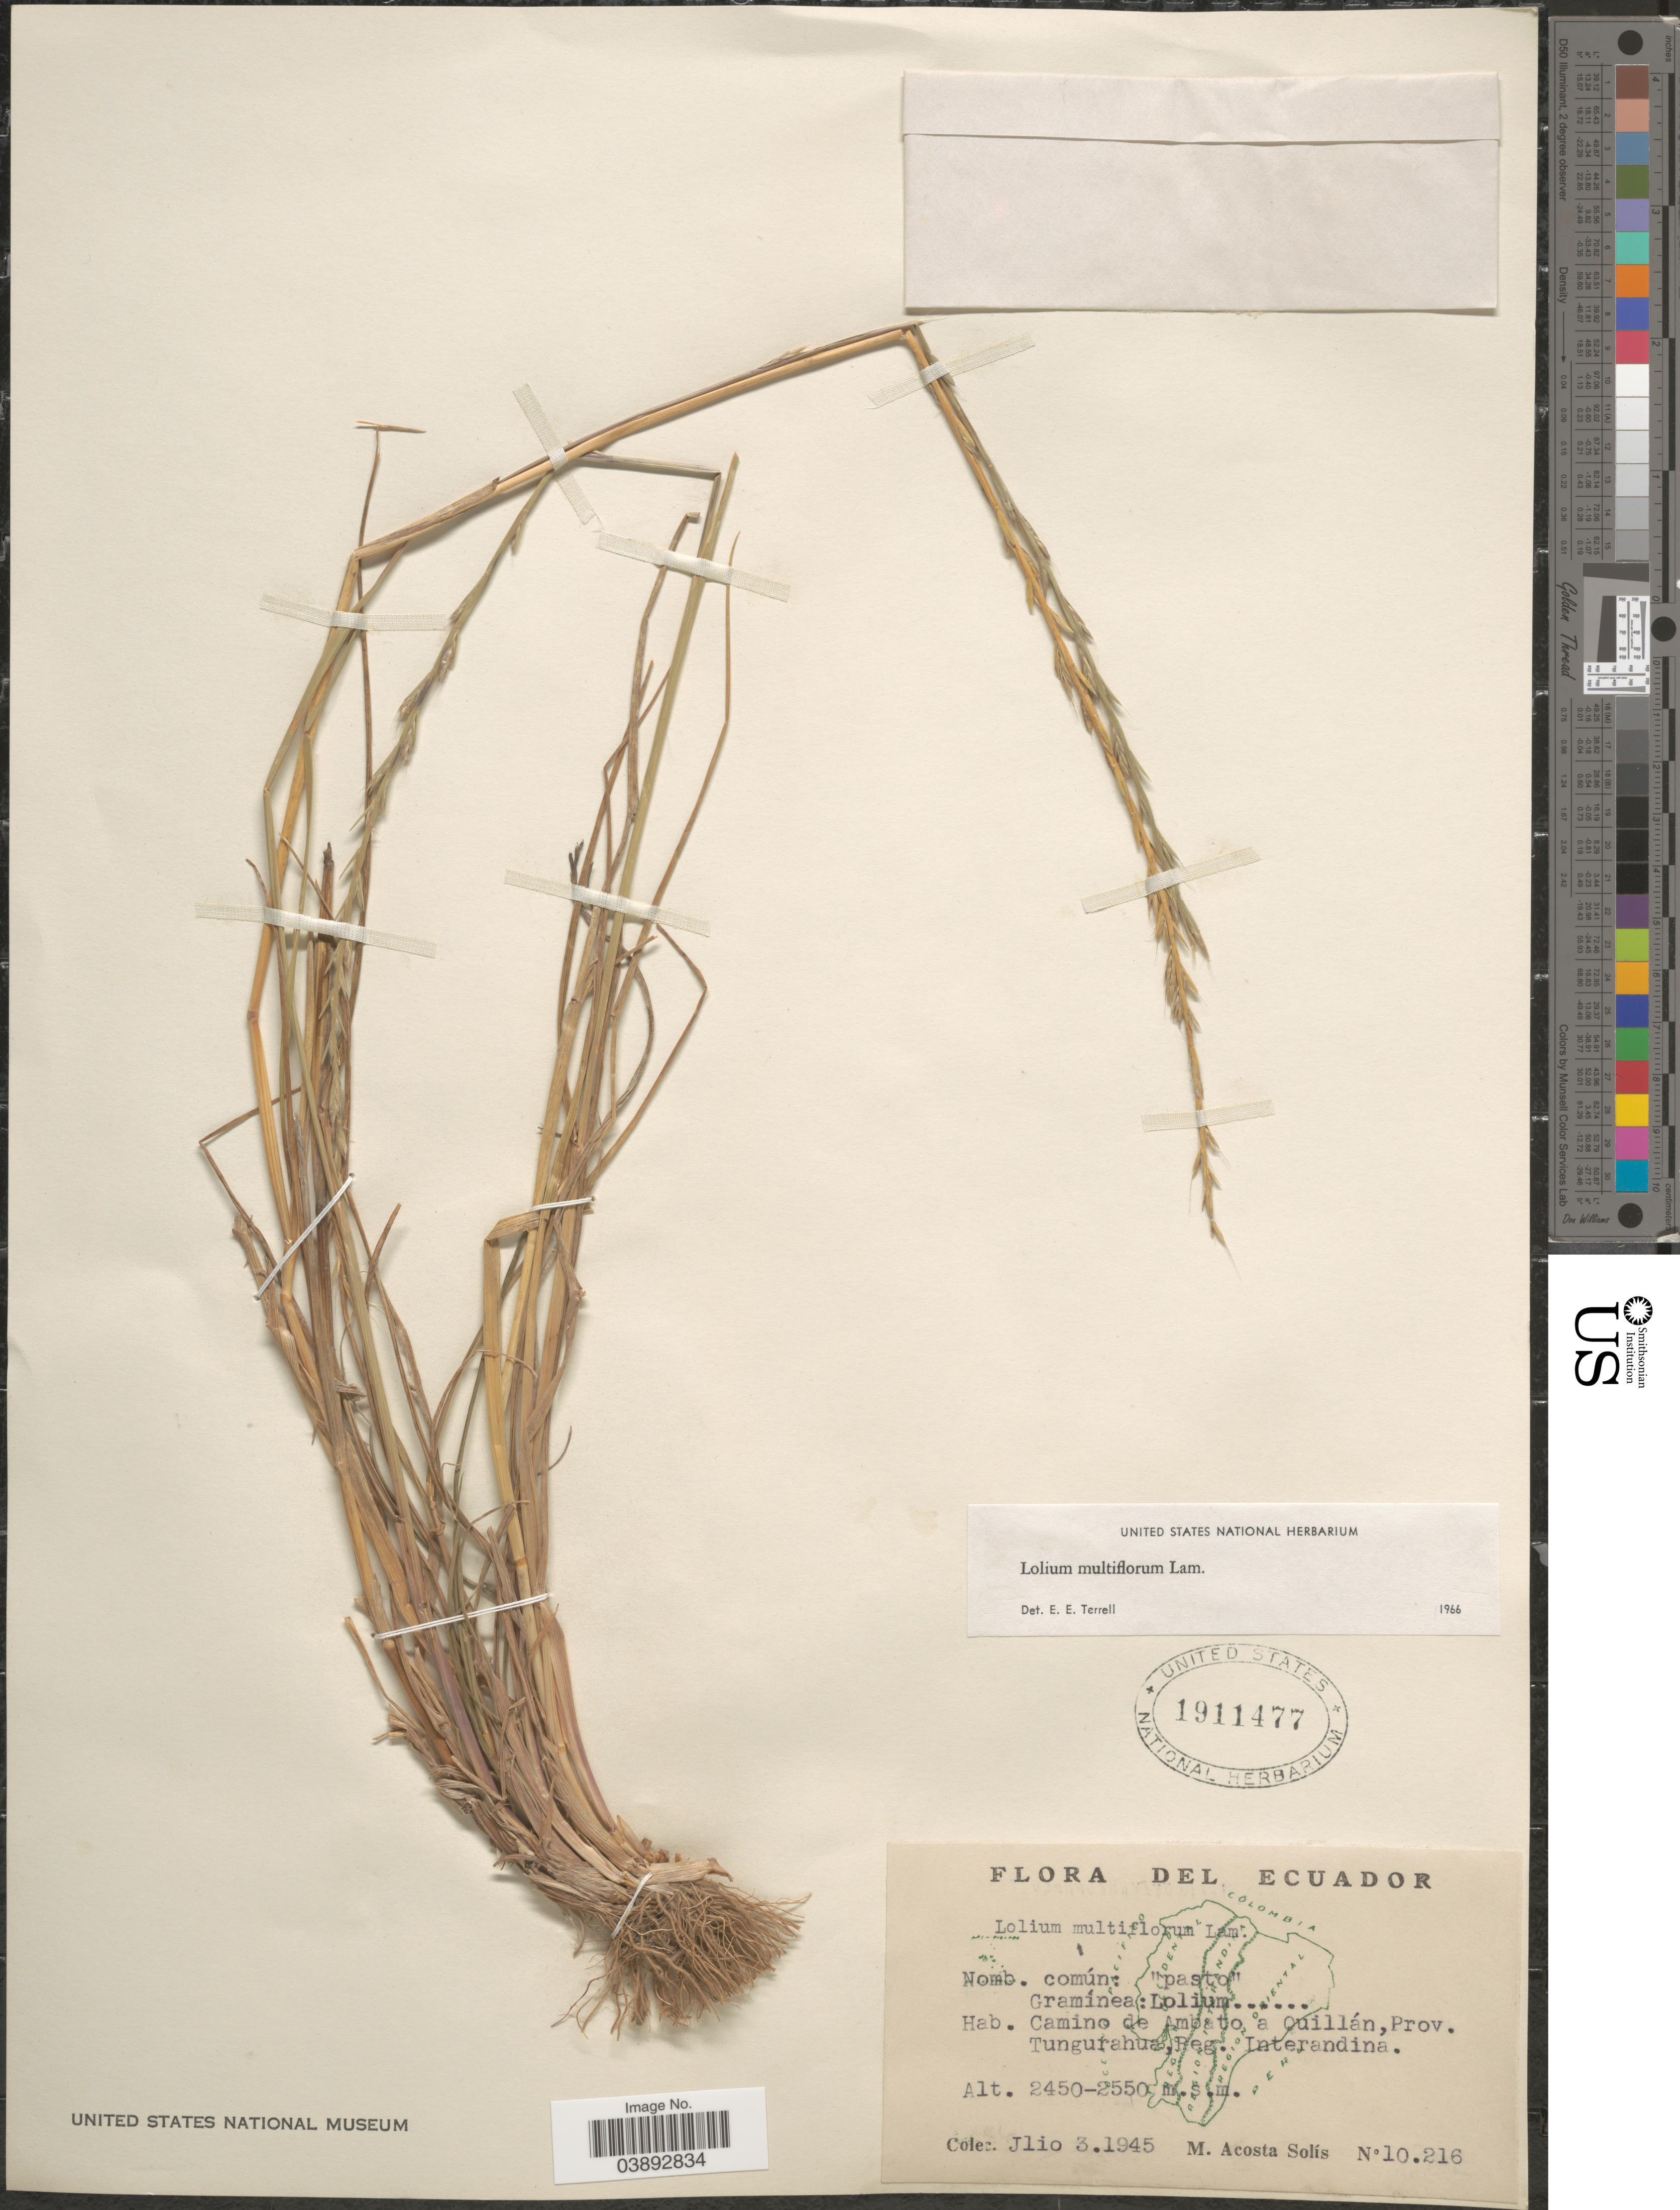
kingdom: Plantae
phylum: Tracheophyta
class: Liliopsida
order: Poales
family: Poaceae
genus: Lolium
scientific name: Lolium multiflorum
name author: Lam.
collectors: M. Acosta Solis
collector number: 10216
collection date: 1945-07-03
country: Ecuador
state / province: Tungurahua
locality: Camino de Ambato a Quillán. Interandina.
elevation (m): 2450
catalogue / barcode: US 1911477